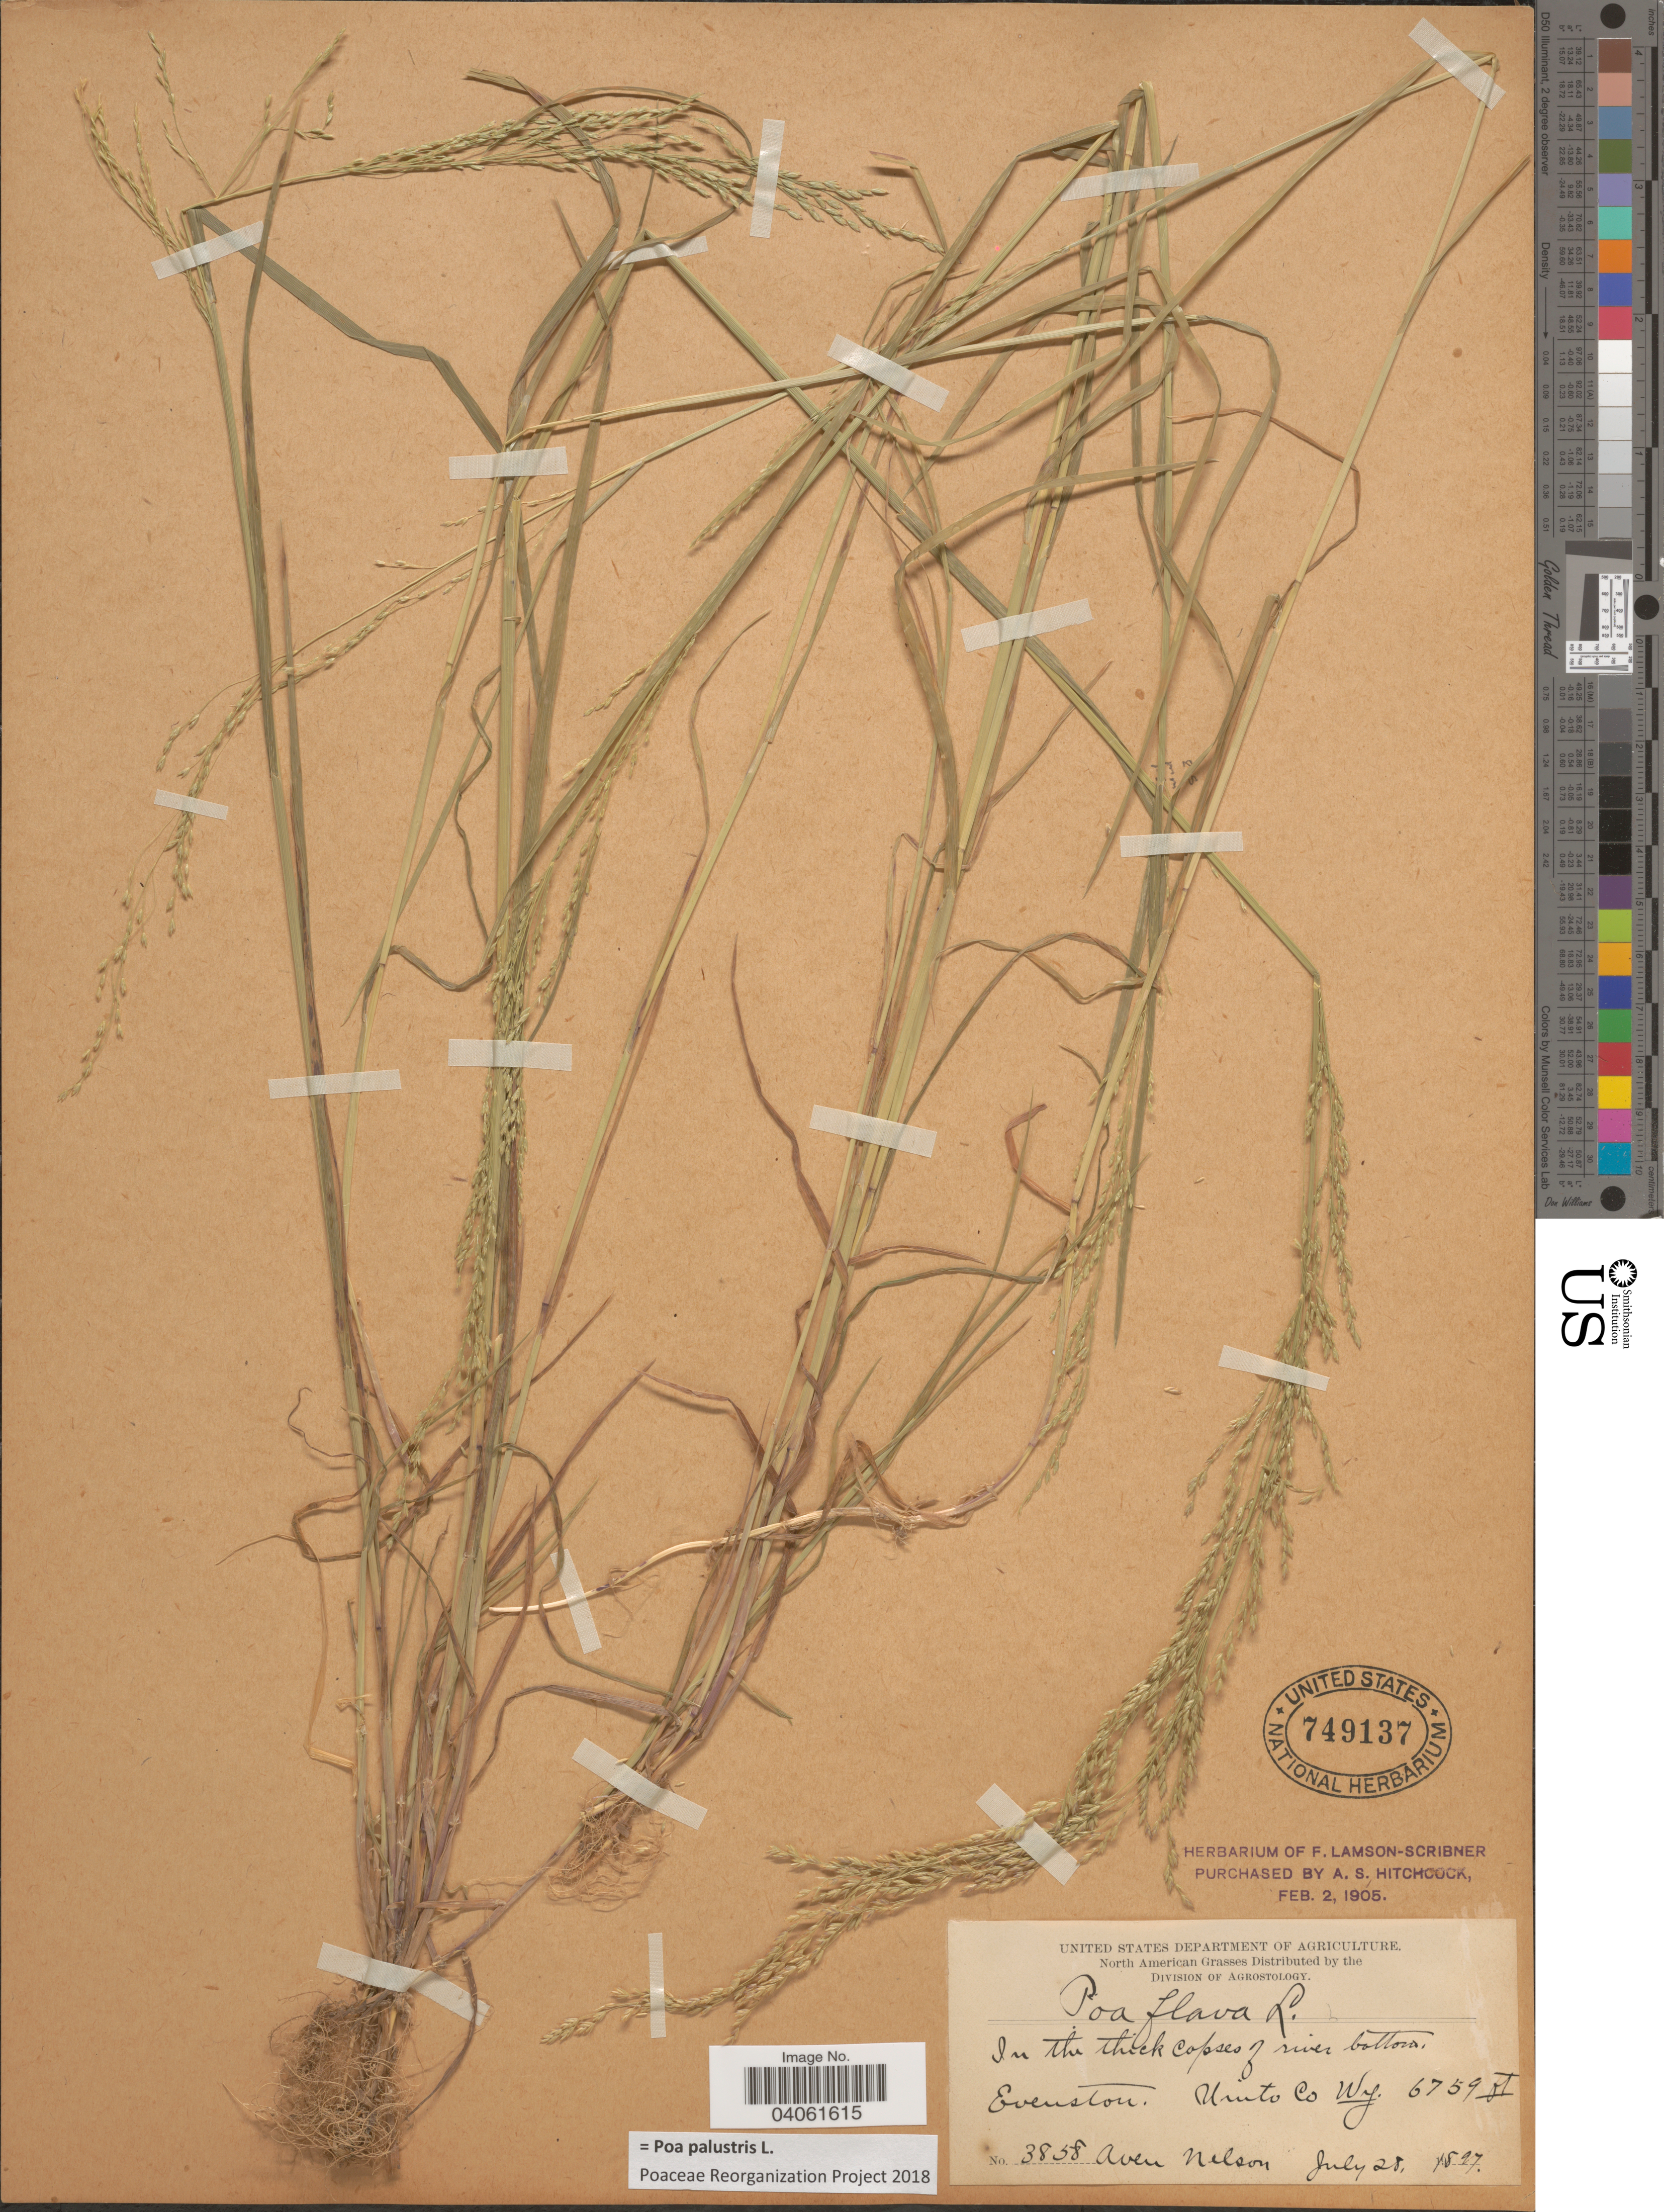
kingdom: Plantae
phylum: Tracheophyta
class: Liliopsida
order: Poales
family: Poaceae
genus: Poa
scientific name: Poa palustris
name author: L.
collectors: A. Nelson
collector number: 3858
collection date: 1897-07-28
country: United States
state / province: Wyoming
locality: In the thick copses of river bottom, Evenston, Uinta Co.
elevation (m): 2060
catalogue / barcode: US 749137